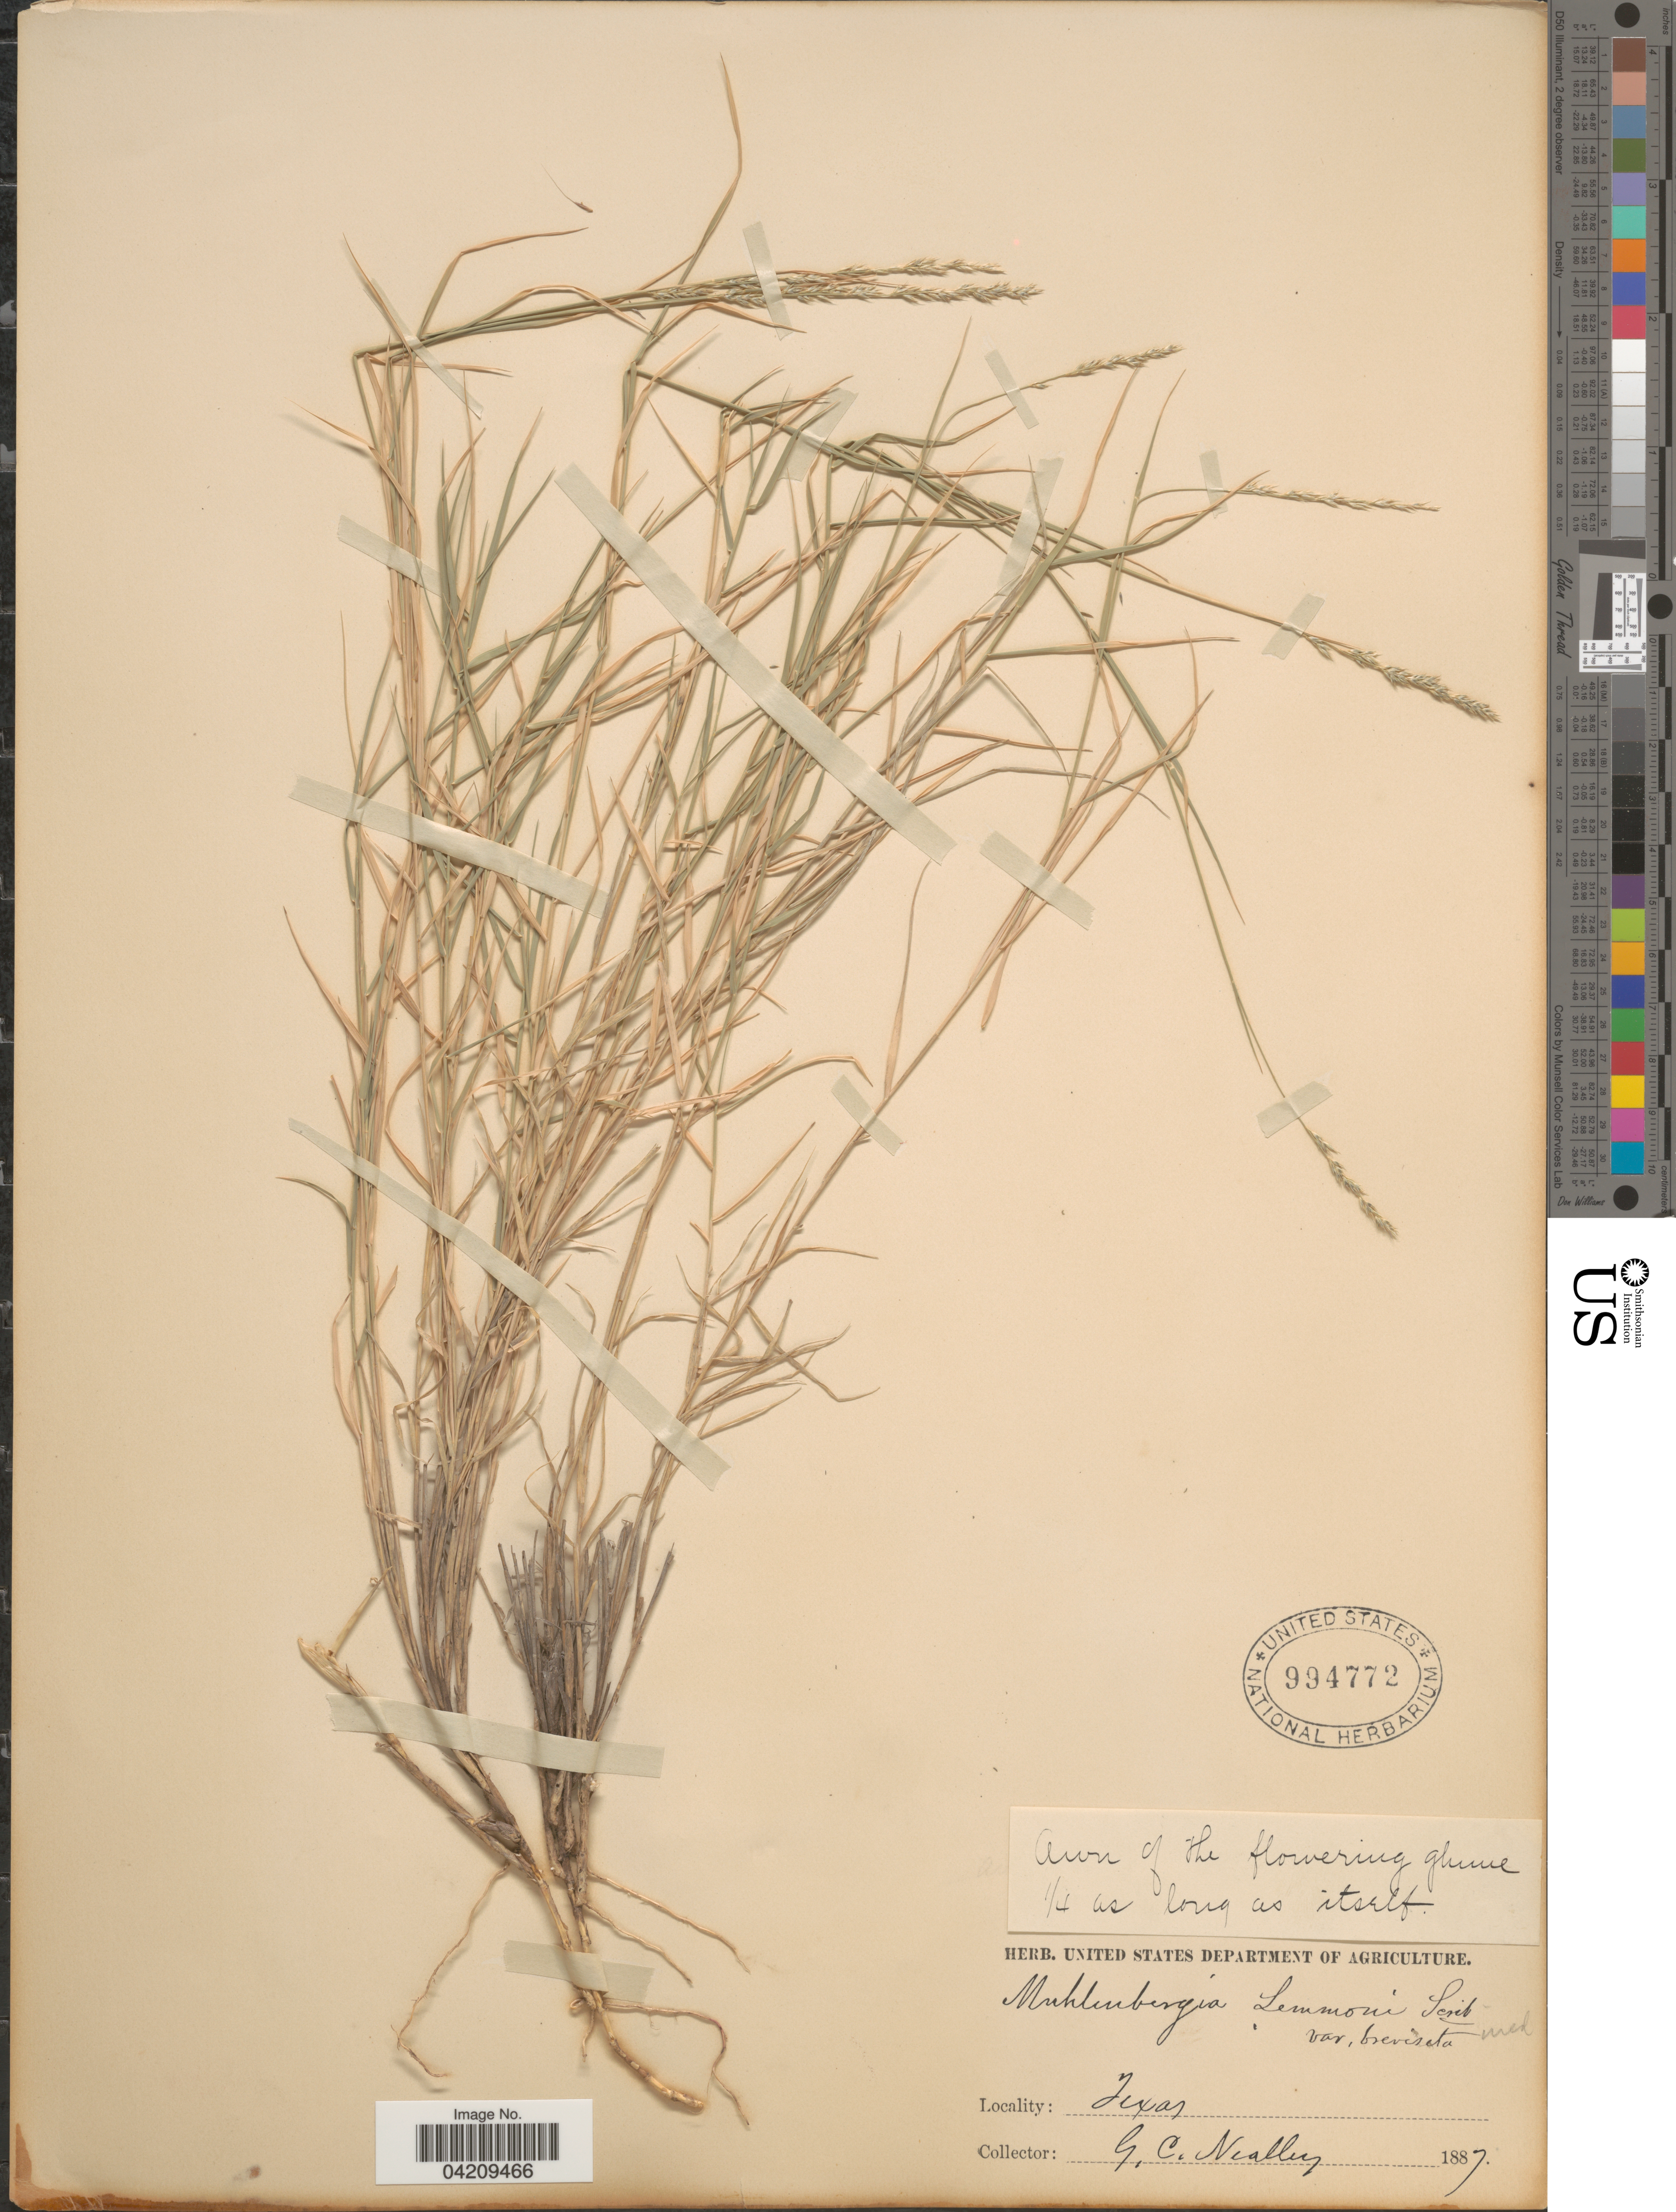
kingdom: Plantae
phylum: Tracheophyta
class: Liliopsida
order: Poales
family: Poaceae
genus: Muhlenbergia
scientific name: Muhlenbergia glauca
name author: (Nees) Mez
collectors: G. C. Nealley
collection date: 1887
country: United States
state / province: Texas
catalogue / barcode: US 994772